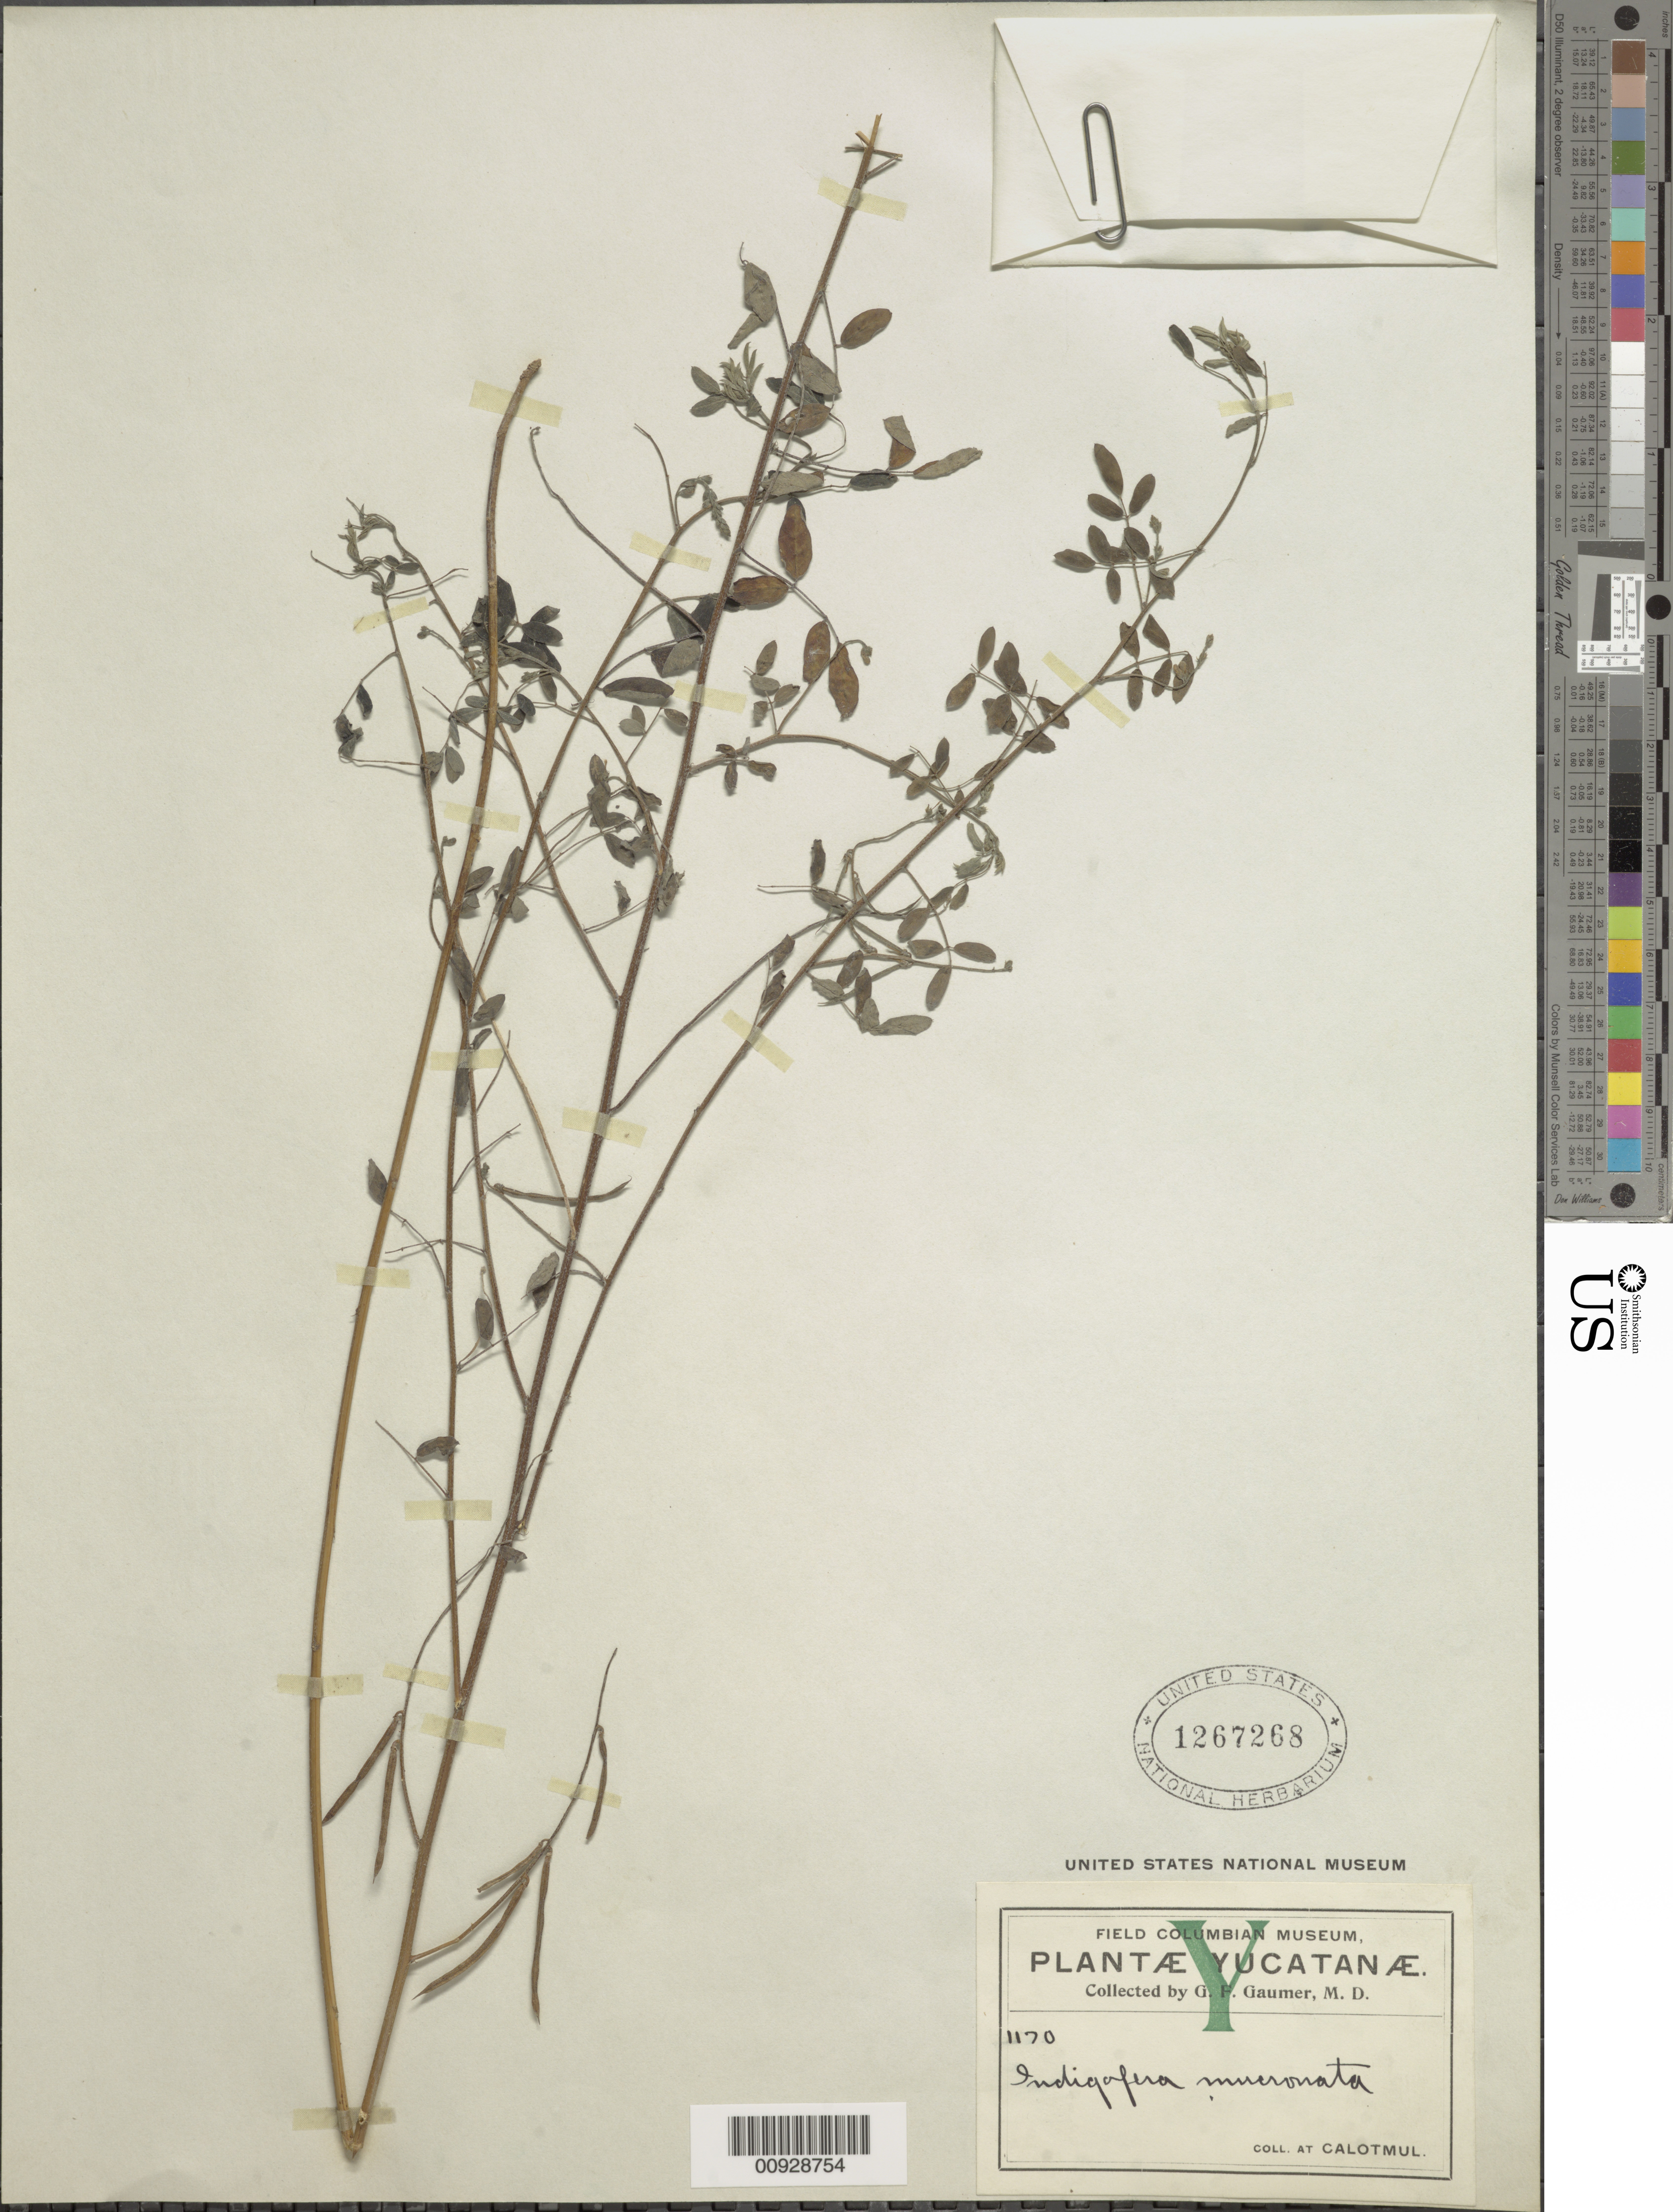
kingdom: Plantae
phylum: Tracheophyta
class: Magnoliopsida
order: Fabales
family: Fabaceae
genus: Indigofera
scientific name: Indigofera mucronata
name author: Lam.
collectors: G. F. Gaumer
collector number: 1170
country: Mexico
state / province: Yucatán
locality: Calotmul.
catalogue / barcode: US 1267268